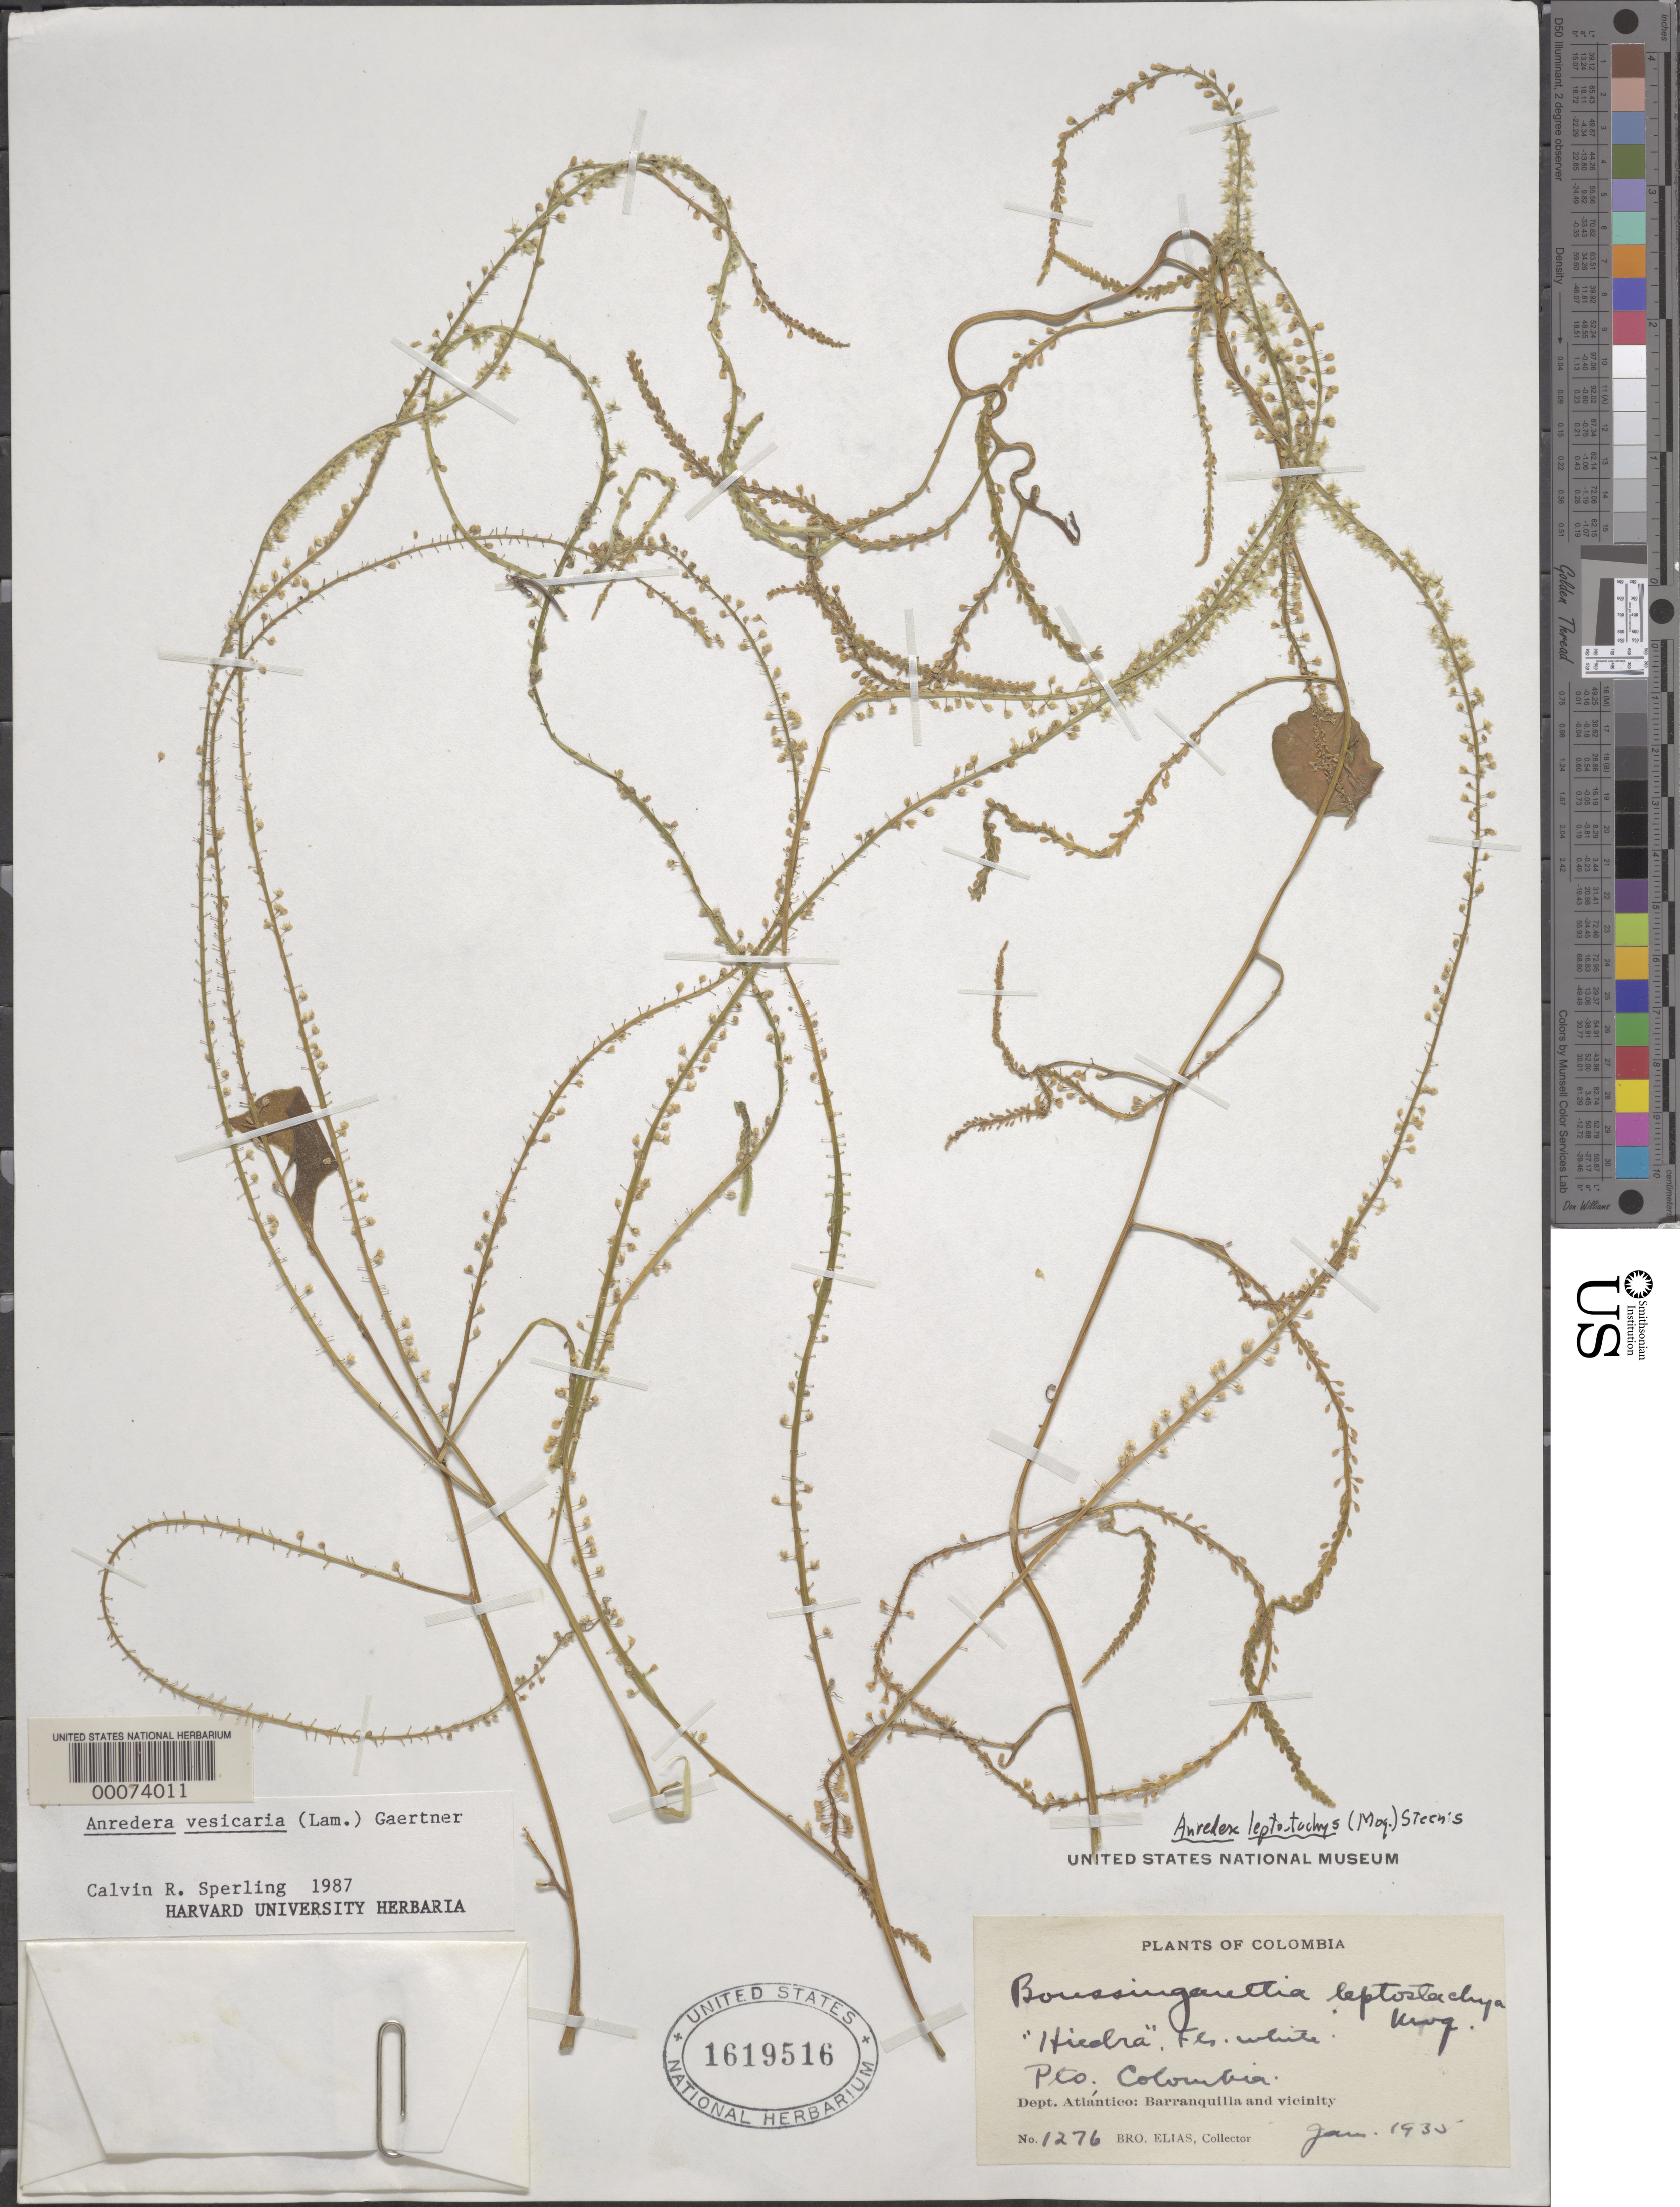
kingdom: Plantae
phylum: Tracheophyta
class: Magnoliopsida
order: Caryophyllales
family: Basellaceae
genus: Anredera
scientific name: Anredera vesicaria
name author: (Lam.) C.F. Gaertn.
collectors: Bro. Elias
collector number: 1276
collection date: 1935-01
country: Colombia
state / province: Atlántico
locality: Pto; Columbia. Dept. Atlántico: Barranquilla and vicinity.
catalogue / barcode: US 1619516